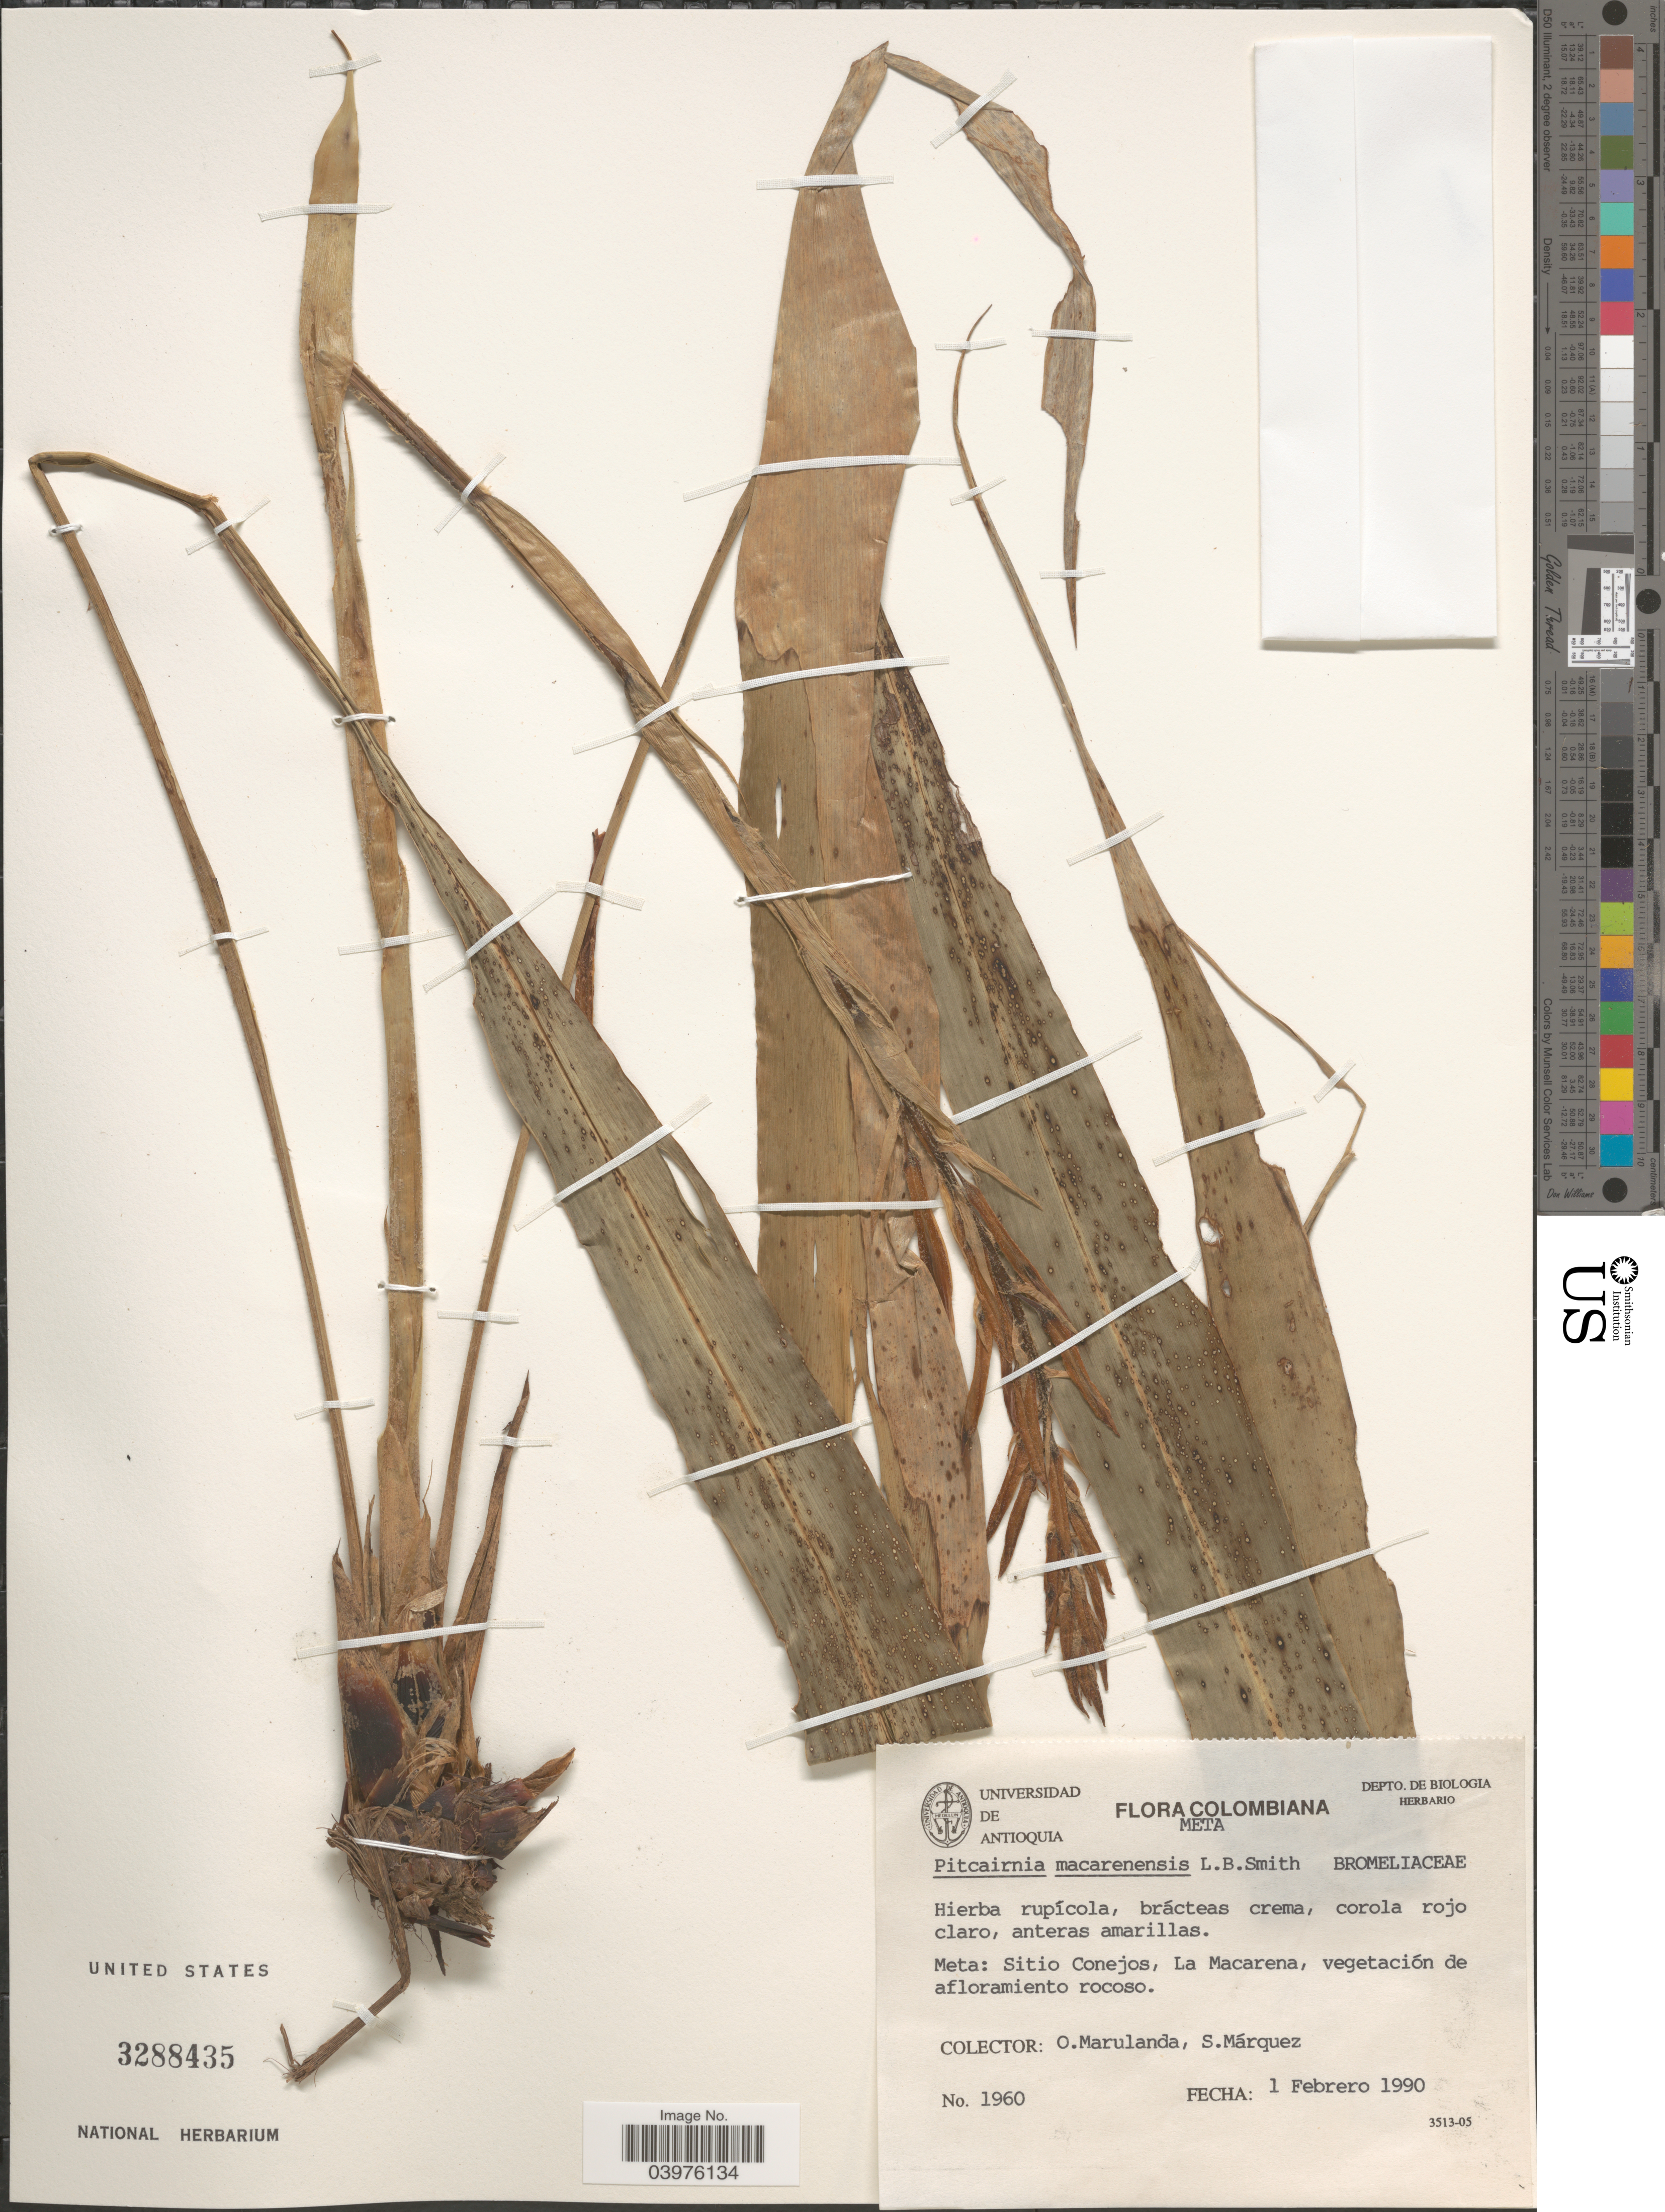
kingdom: Plantae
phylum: Tracheophyta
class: Liliopsida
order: Poales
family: Bromeliaceae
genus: Pitcairnia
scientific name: Pitcairnia macarenensis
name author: L.B. Sm.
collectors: O. Marulanda & S. Márquez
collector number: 1960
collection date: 1990-02-01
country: Colombia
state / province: Meta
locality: Sitio Conejos, La Macarena.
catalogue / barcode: US 3288435